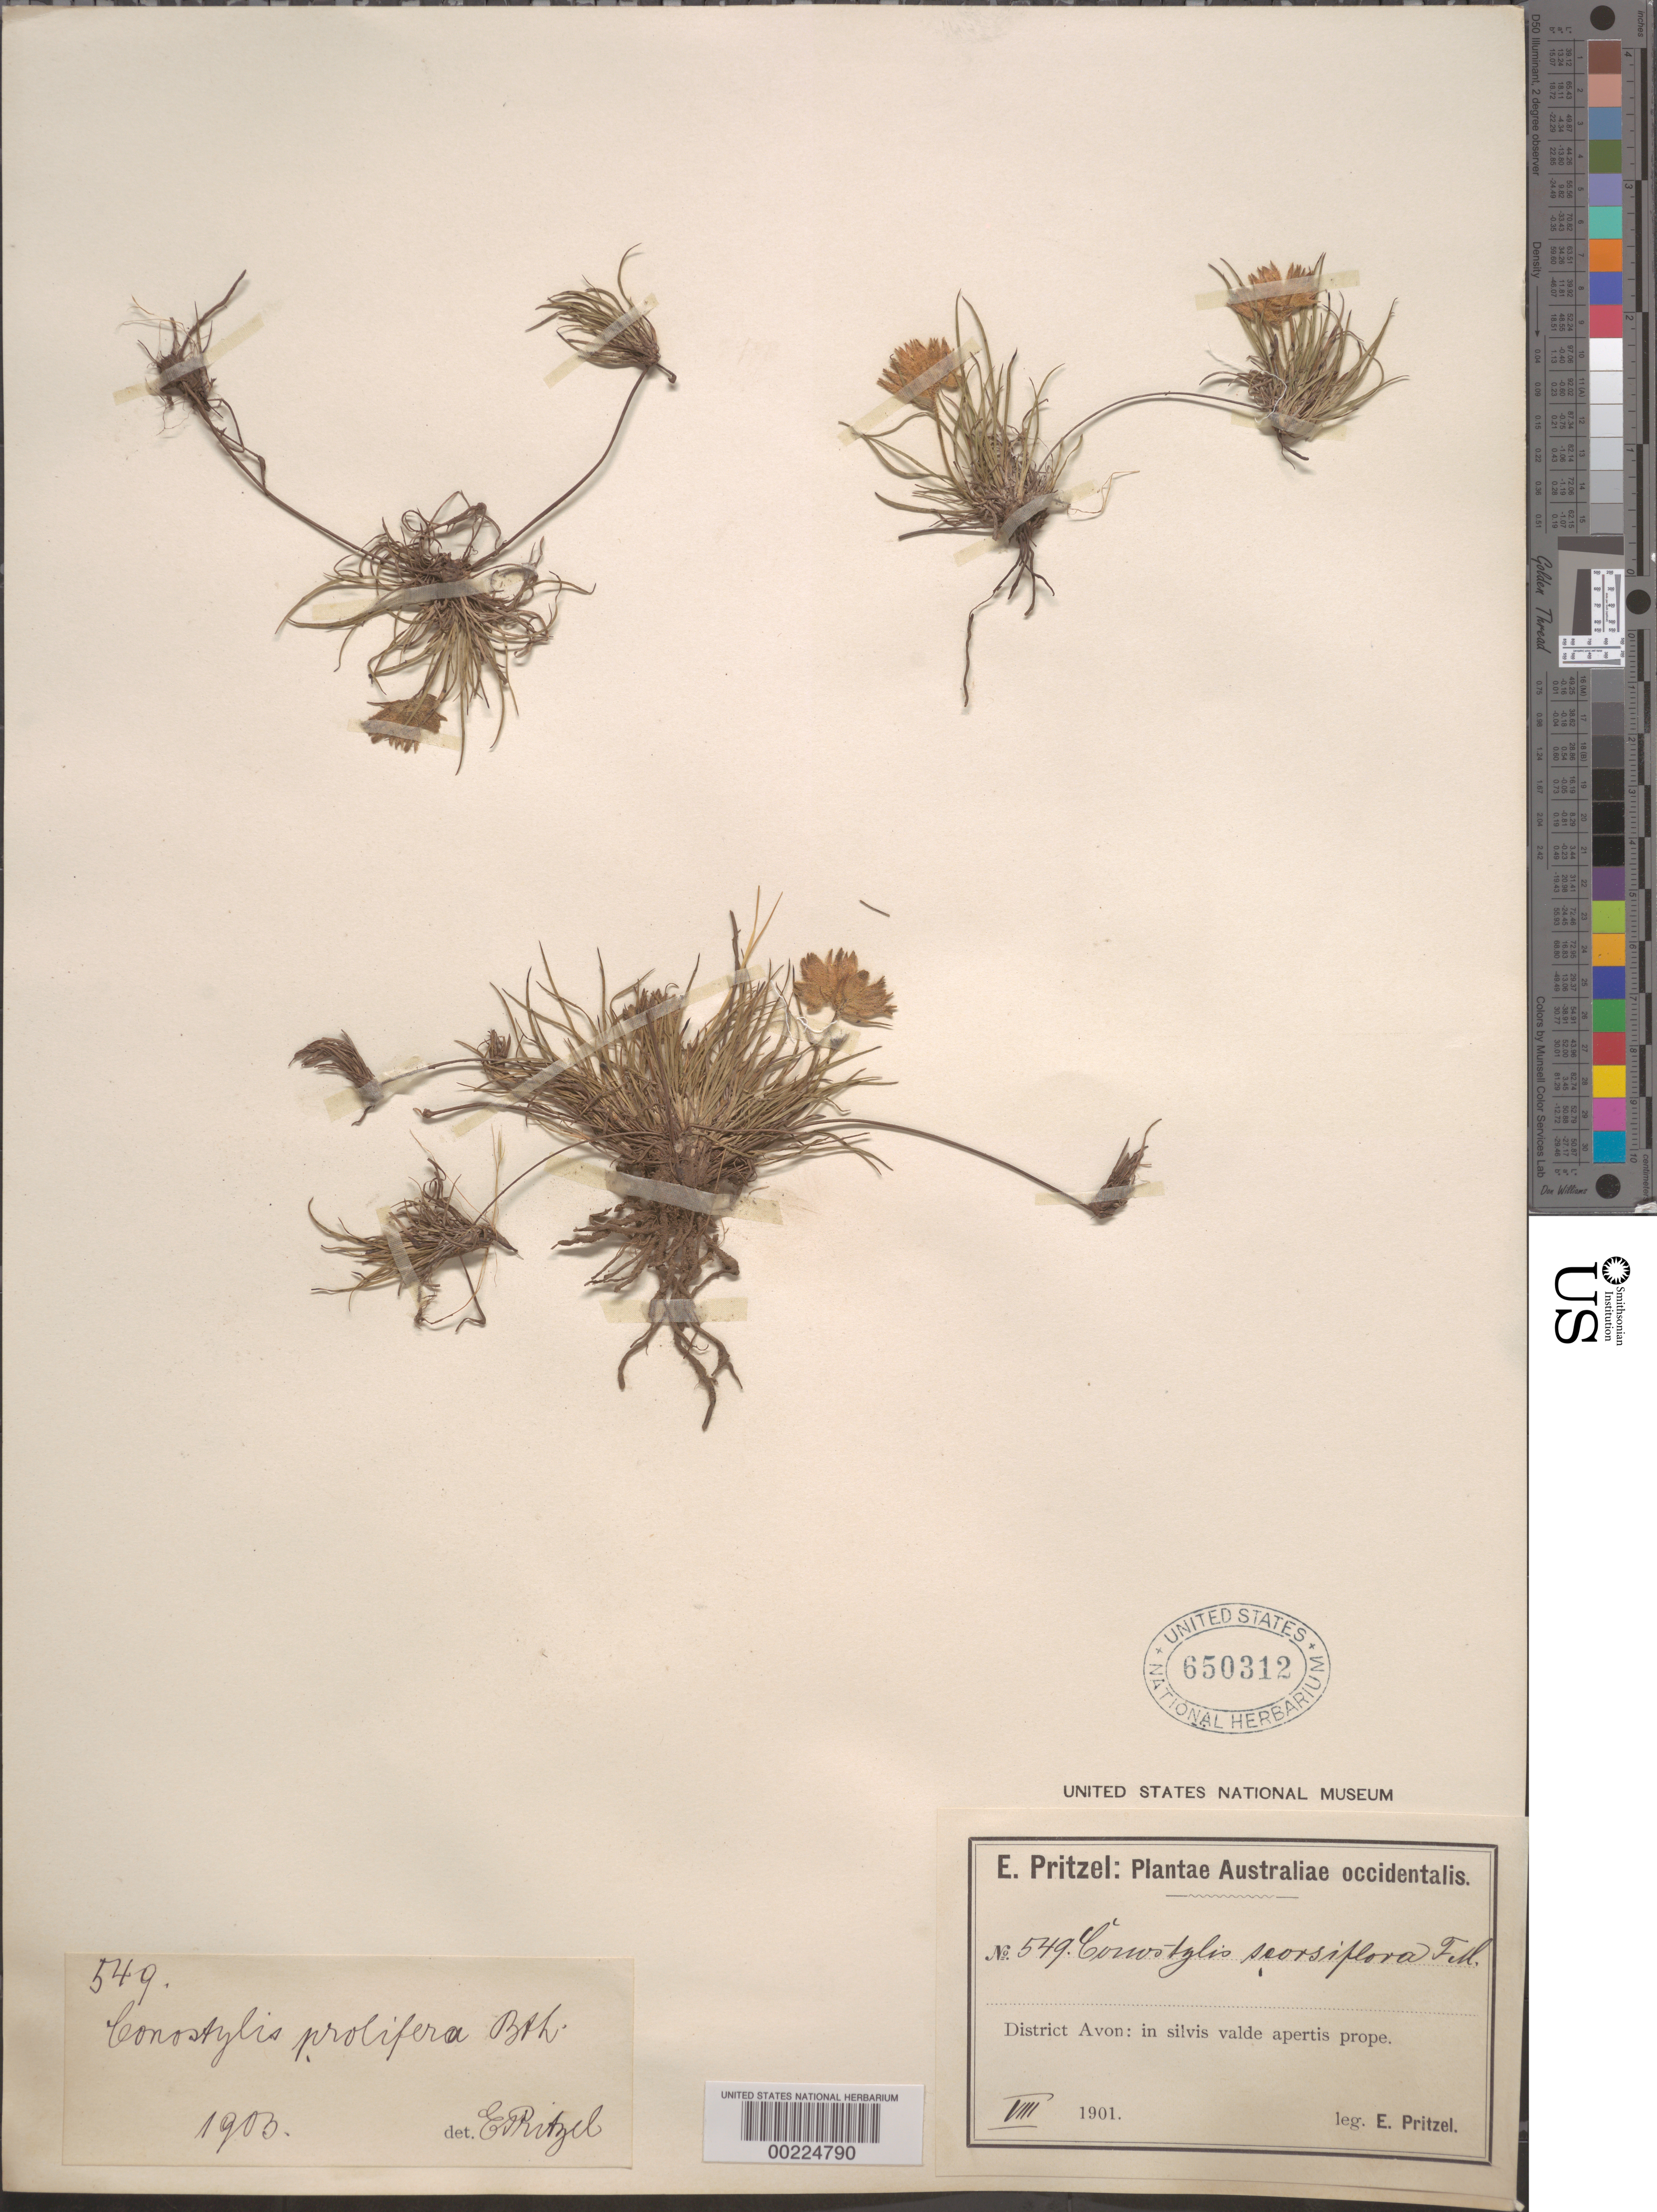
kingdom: Plantae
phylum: Tracheophyta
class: Liliopsida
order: Commelinales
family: Haemodoraceae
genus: Conostylis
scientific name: Conostylis prolifera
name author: Benth.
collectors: E. G. Pritzel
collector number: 549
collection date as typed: Aug 1901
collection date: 1901-08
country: Australia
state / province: Western Australia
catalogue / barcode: US 650312